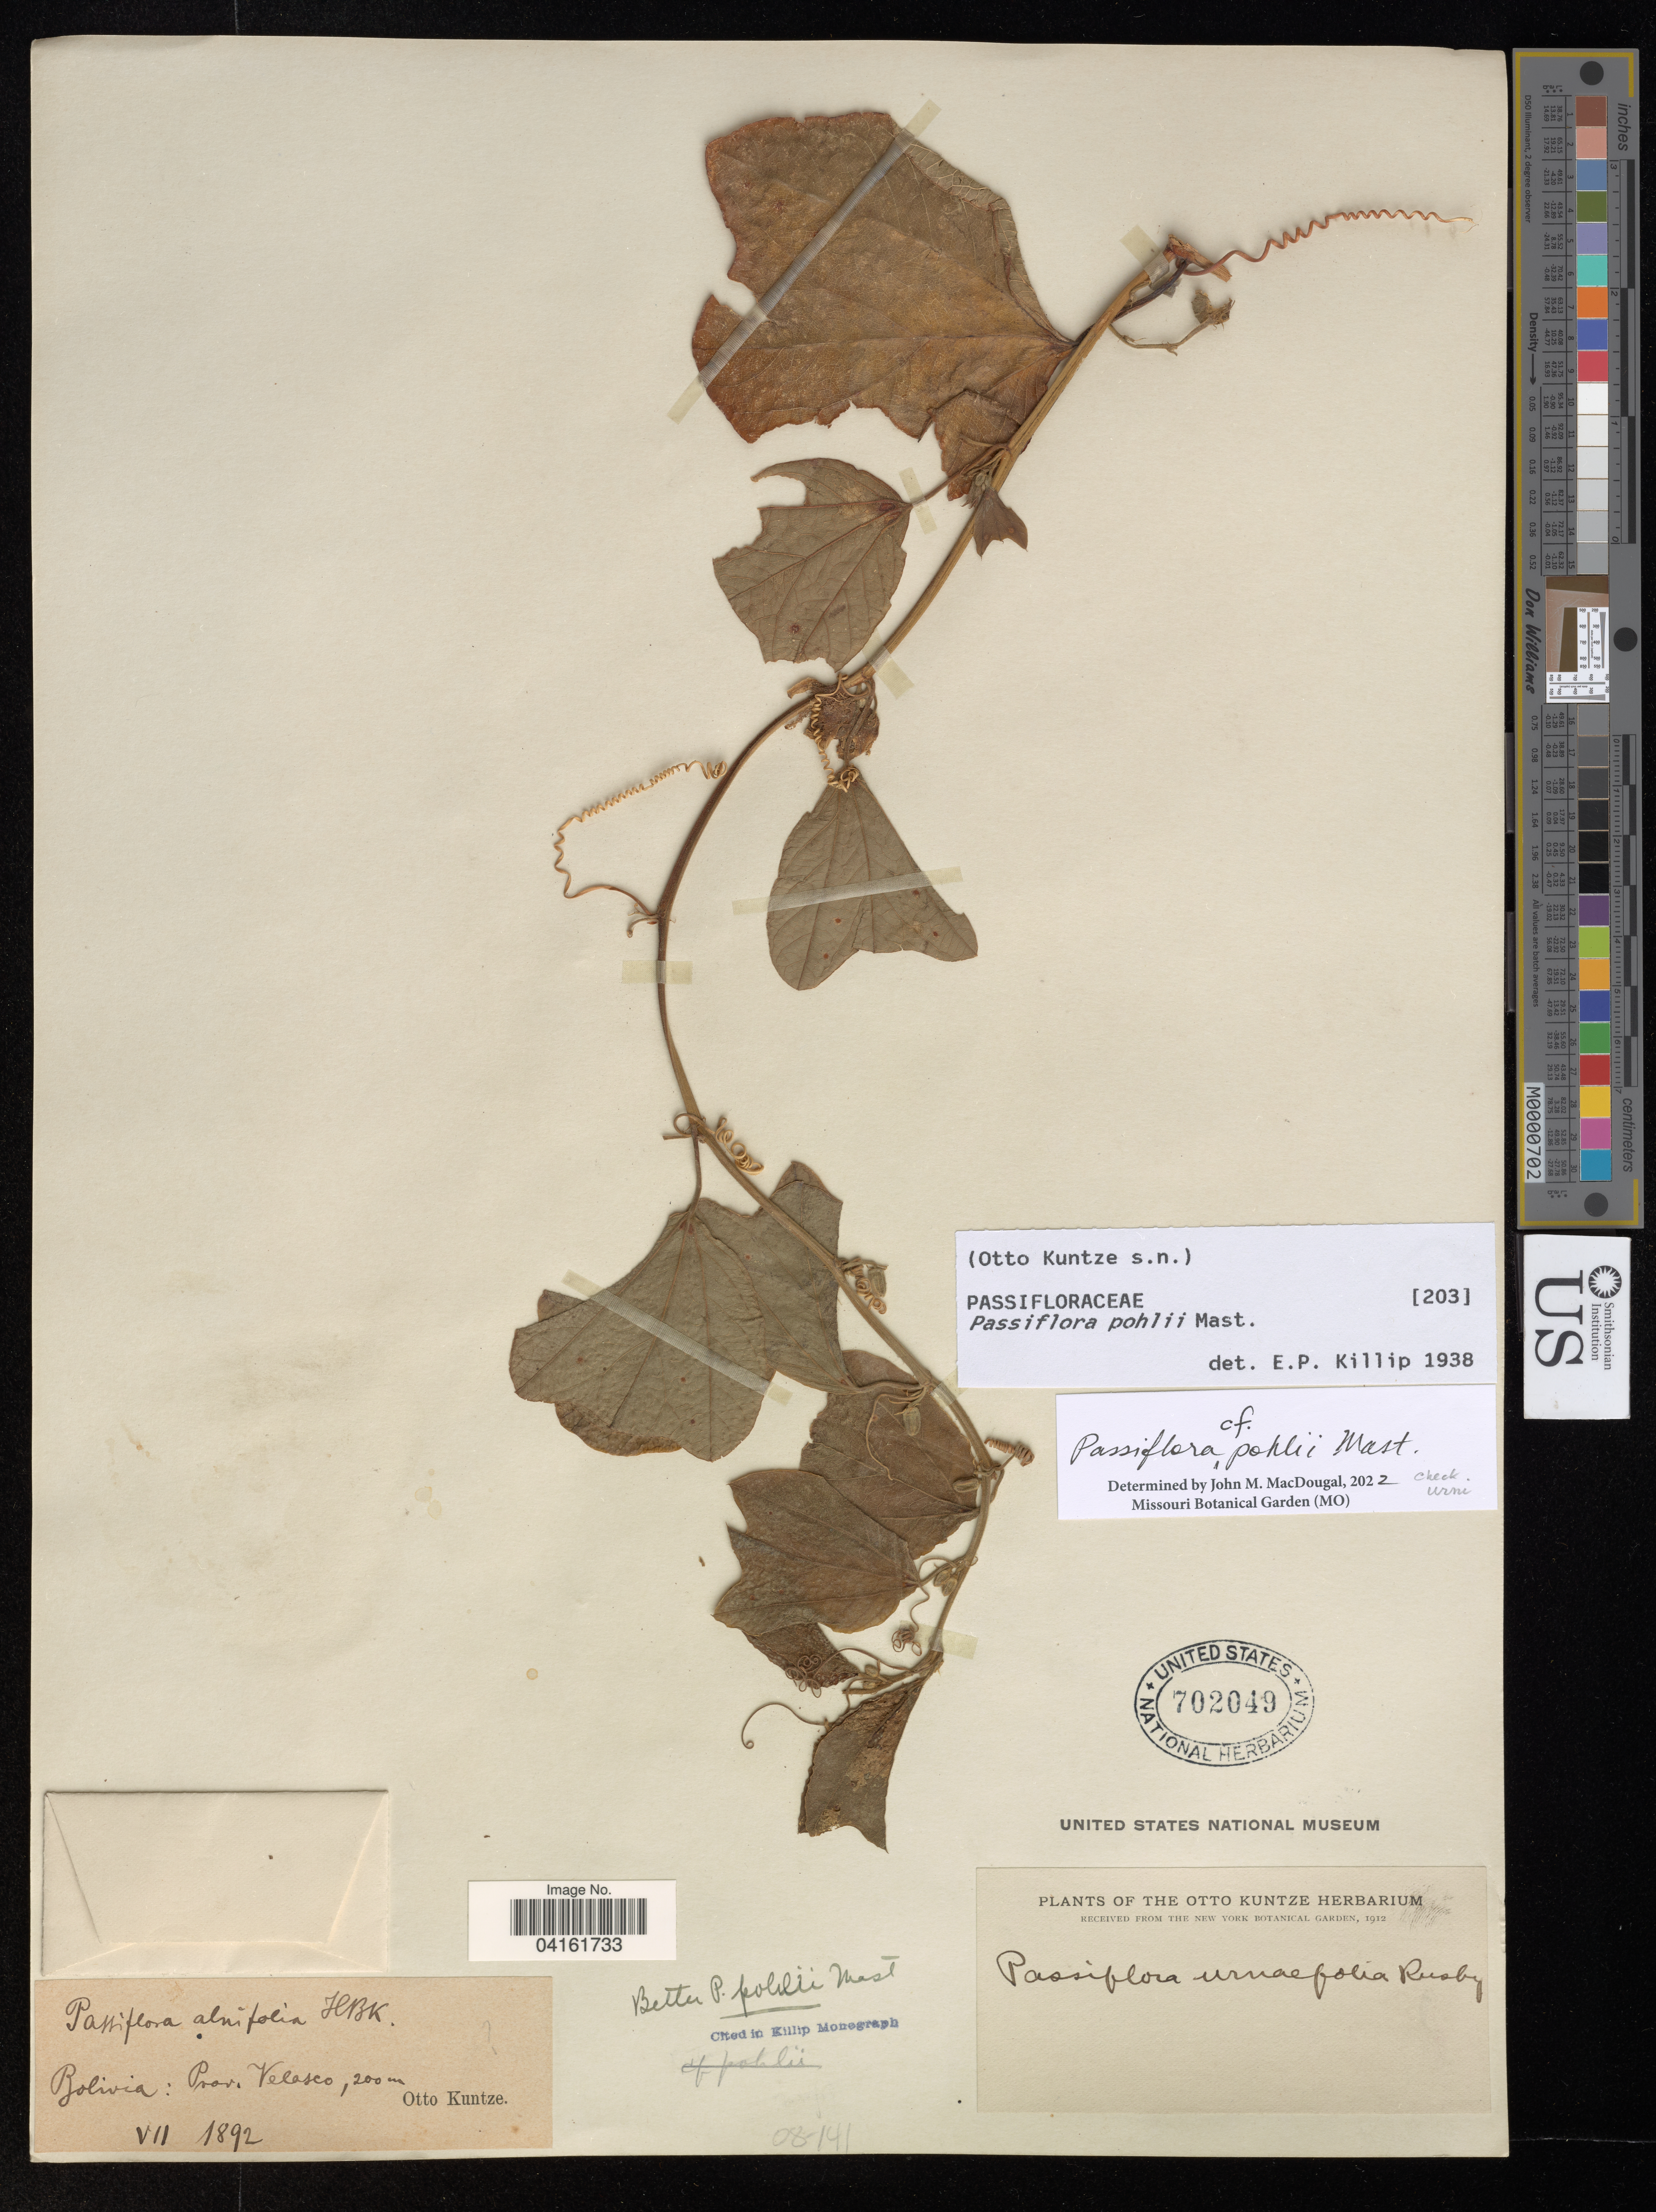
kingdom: Plantae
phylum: Tracheophyta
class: Magnoliopsida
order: Malpighiales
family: Passifloraceae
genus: Passiflora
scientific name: Passiflora pohlii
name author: Mast.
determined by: MacDougal, John M.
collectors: ex Herb. O. Kuntze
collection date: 1892-07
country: Bolivia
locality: Prov. Velasco.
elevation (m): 200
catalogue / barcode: US 702049